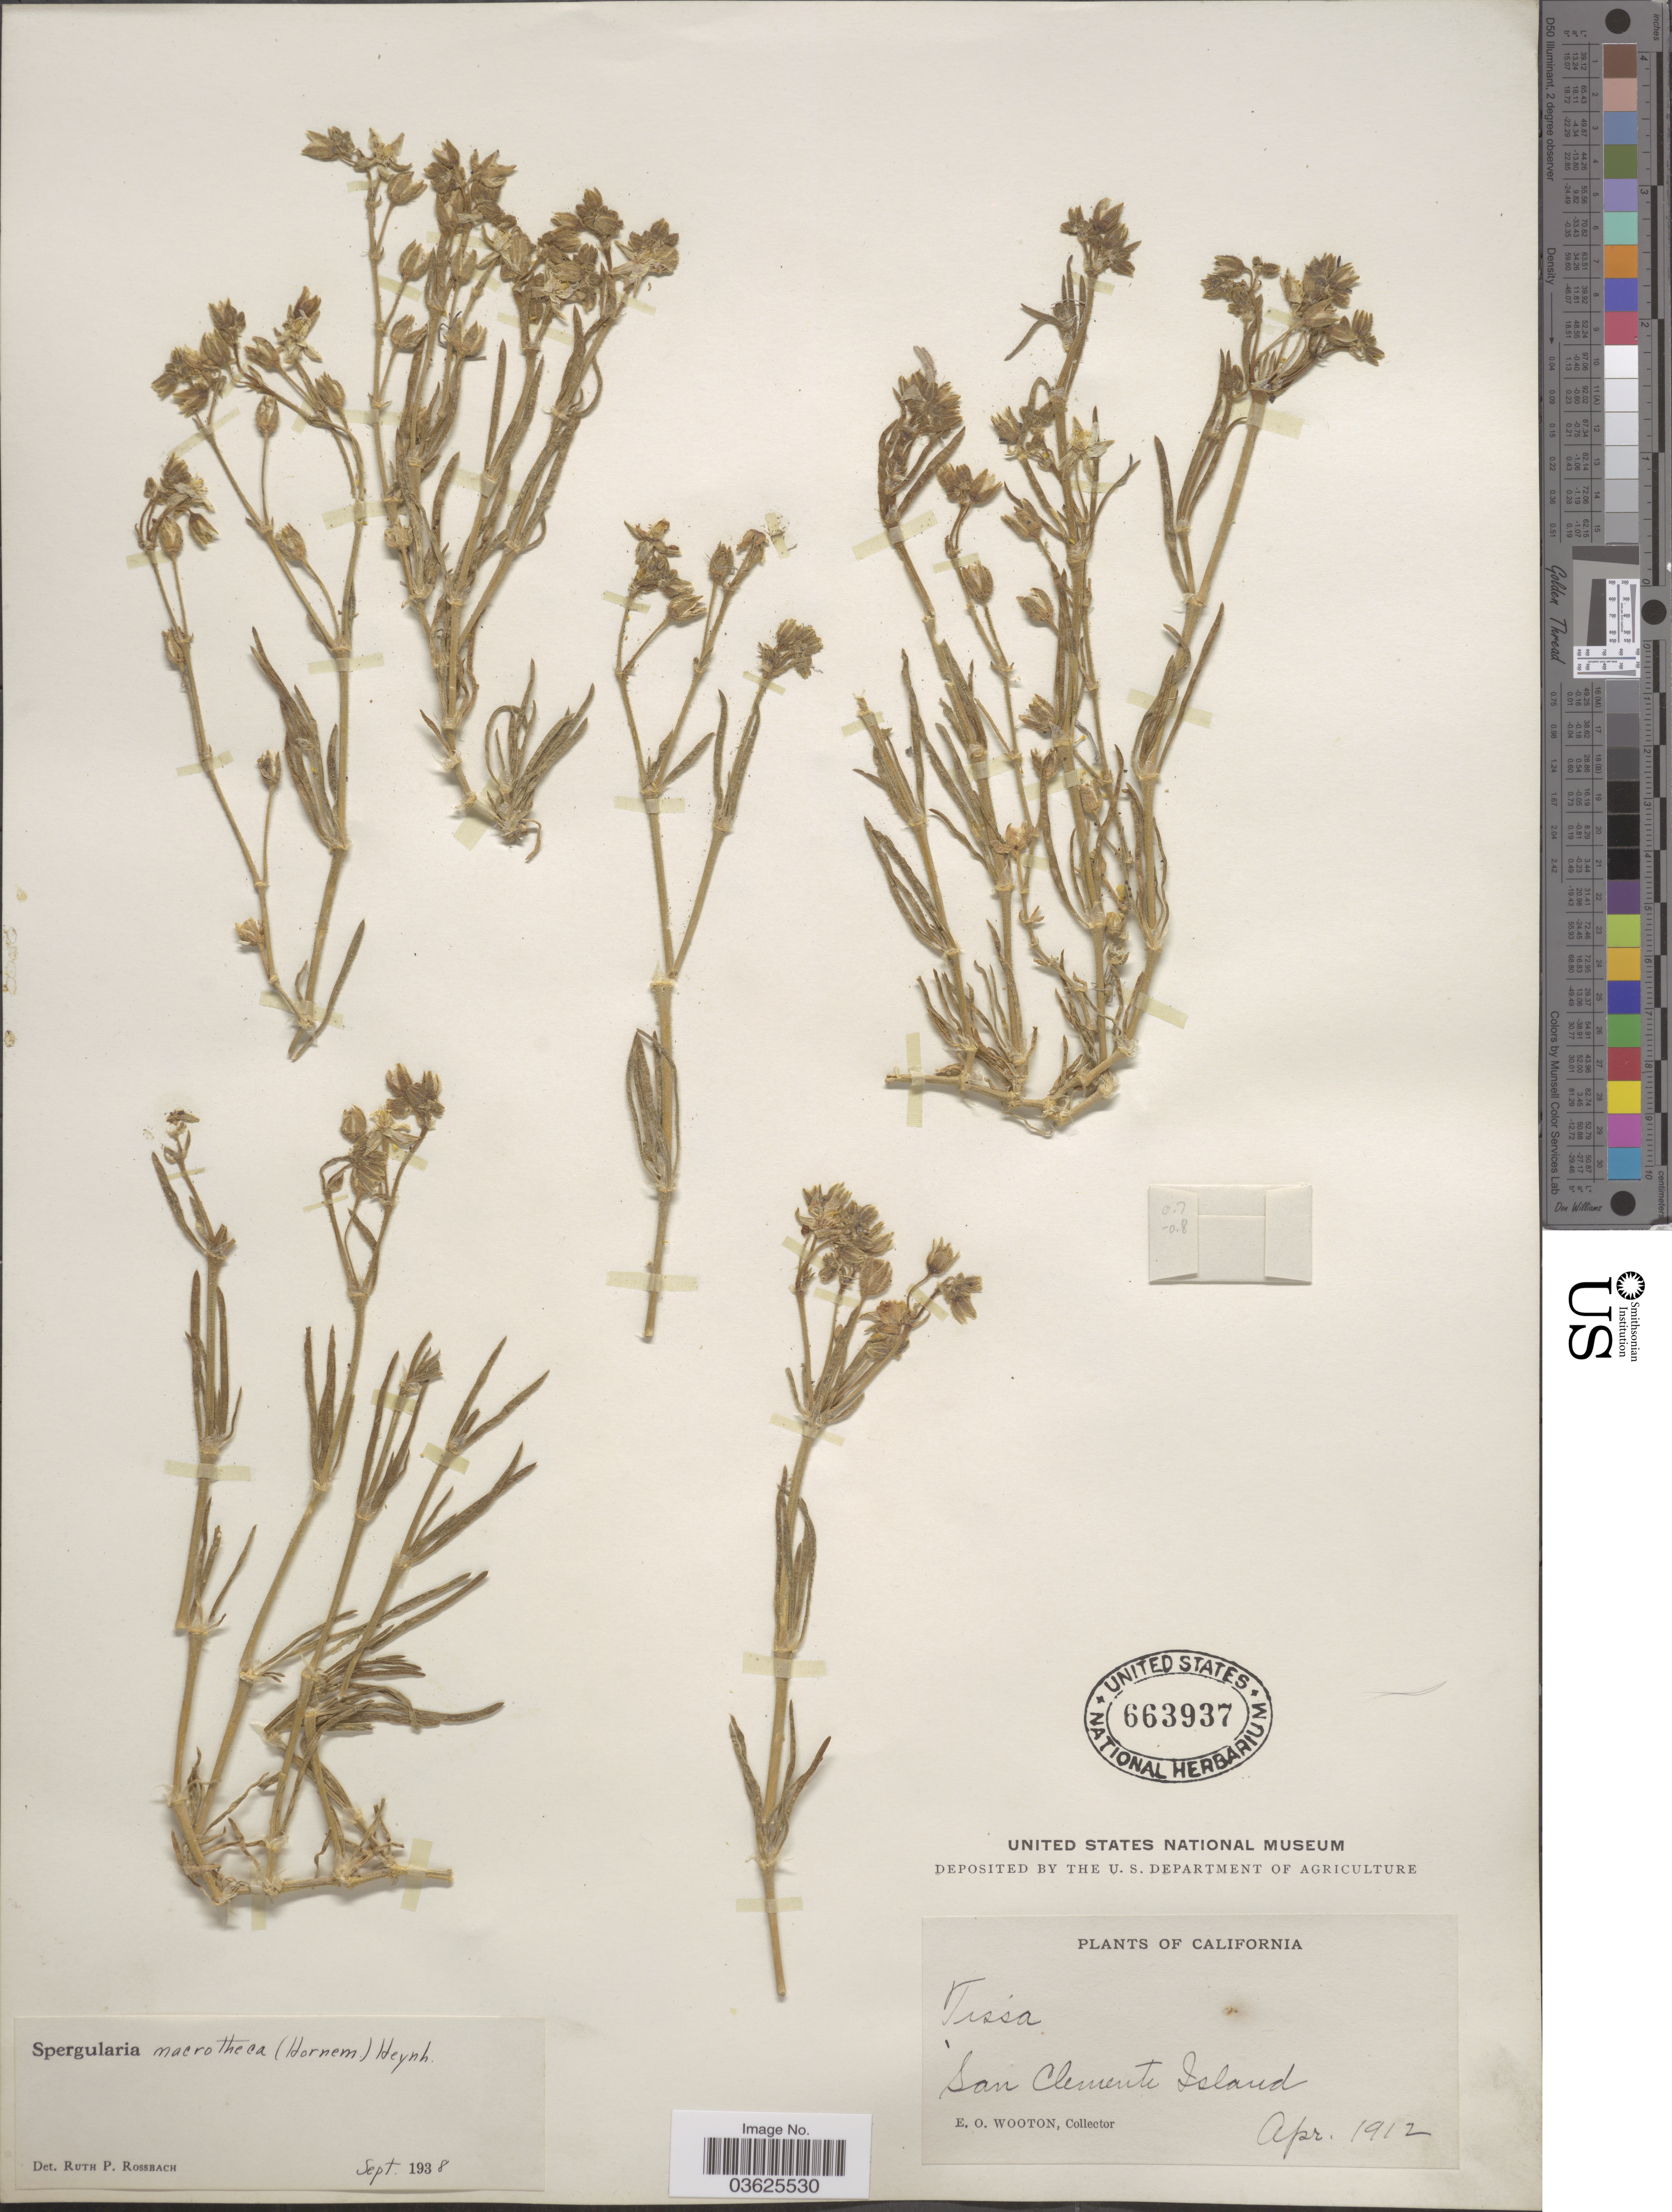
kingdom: Plantae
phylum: Tracheophyta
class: Magnoliopsida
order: Caryophyllales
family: Caryophyllaceae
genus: Spergularia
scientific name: Spergularia macrotheca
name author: (Hornem.) Heynh.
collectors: E. O. Wooton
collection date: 1912-04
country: United States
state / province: California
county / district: Los Angeles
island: San Clemente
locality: San Clemente Island.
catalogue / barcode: US 663937